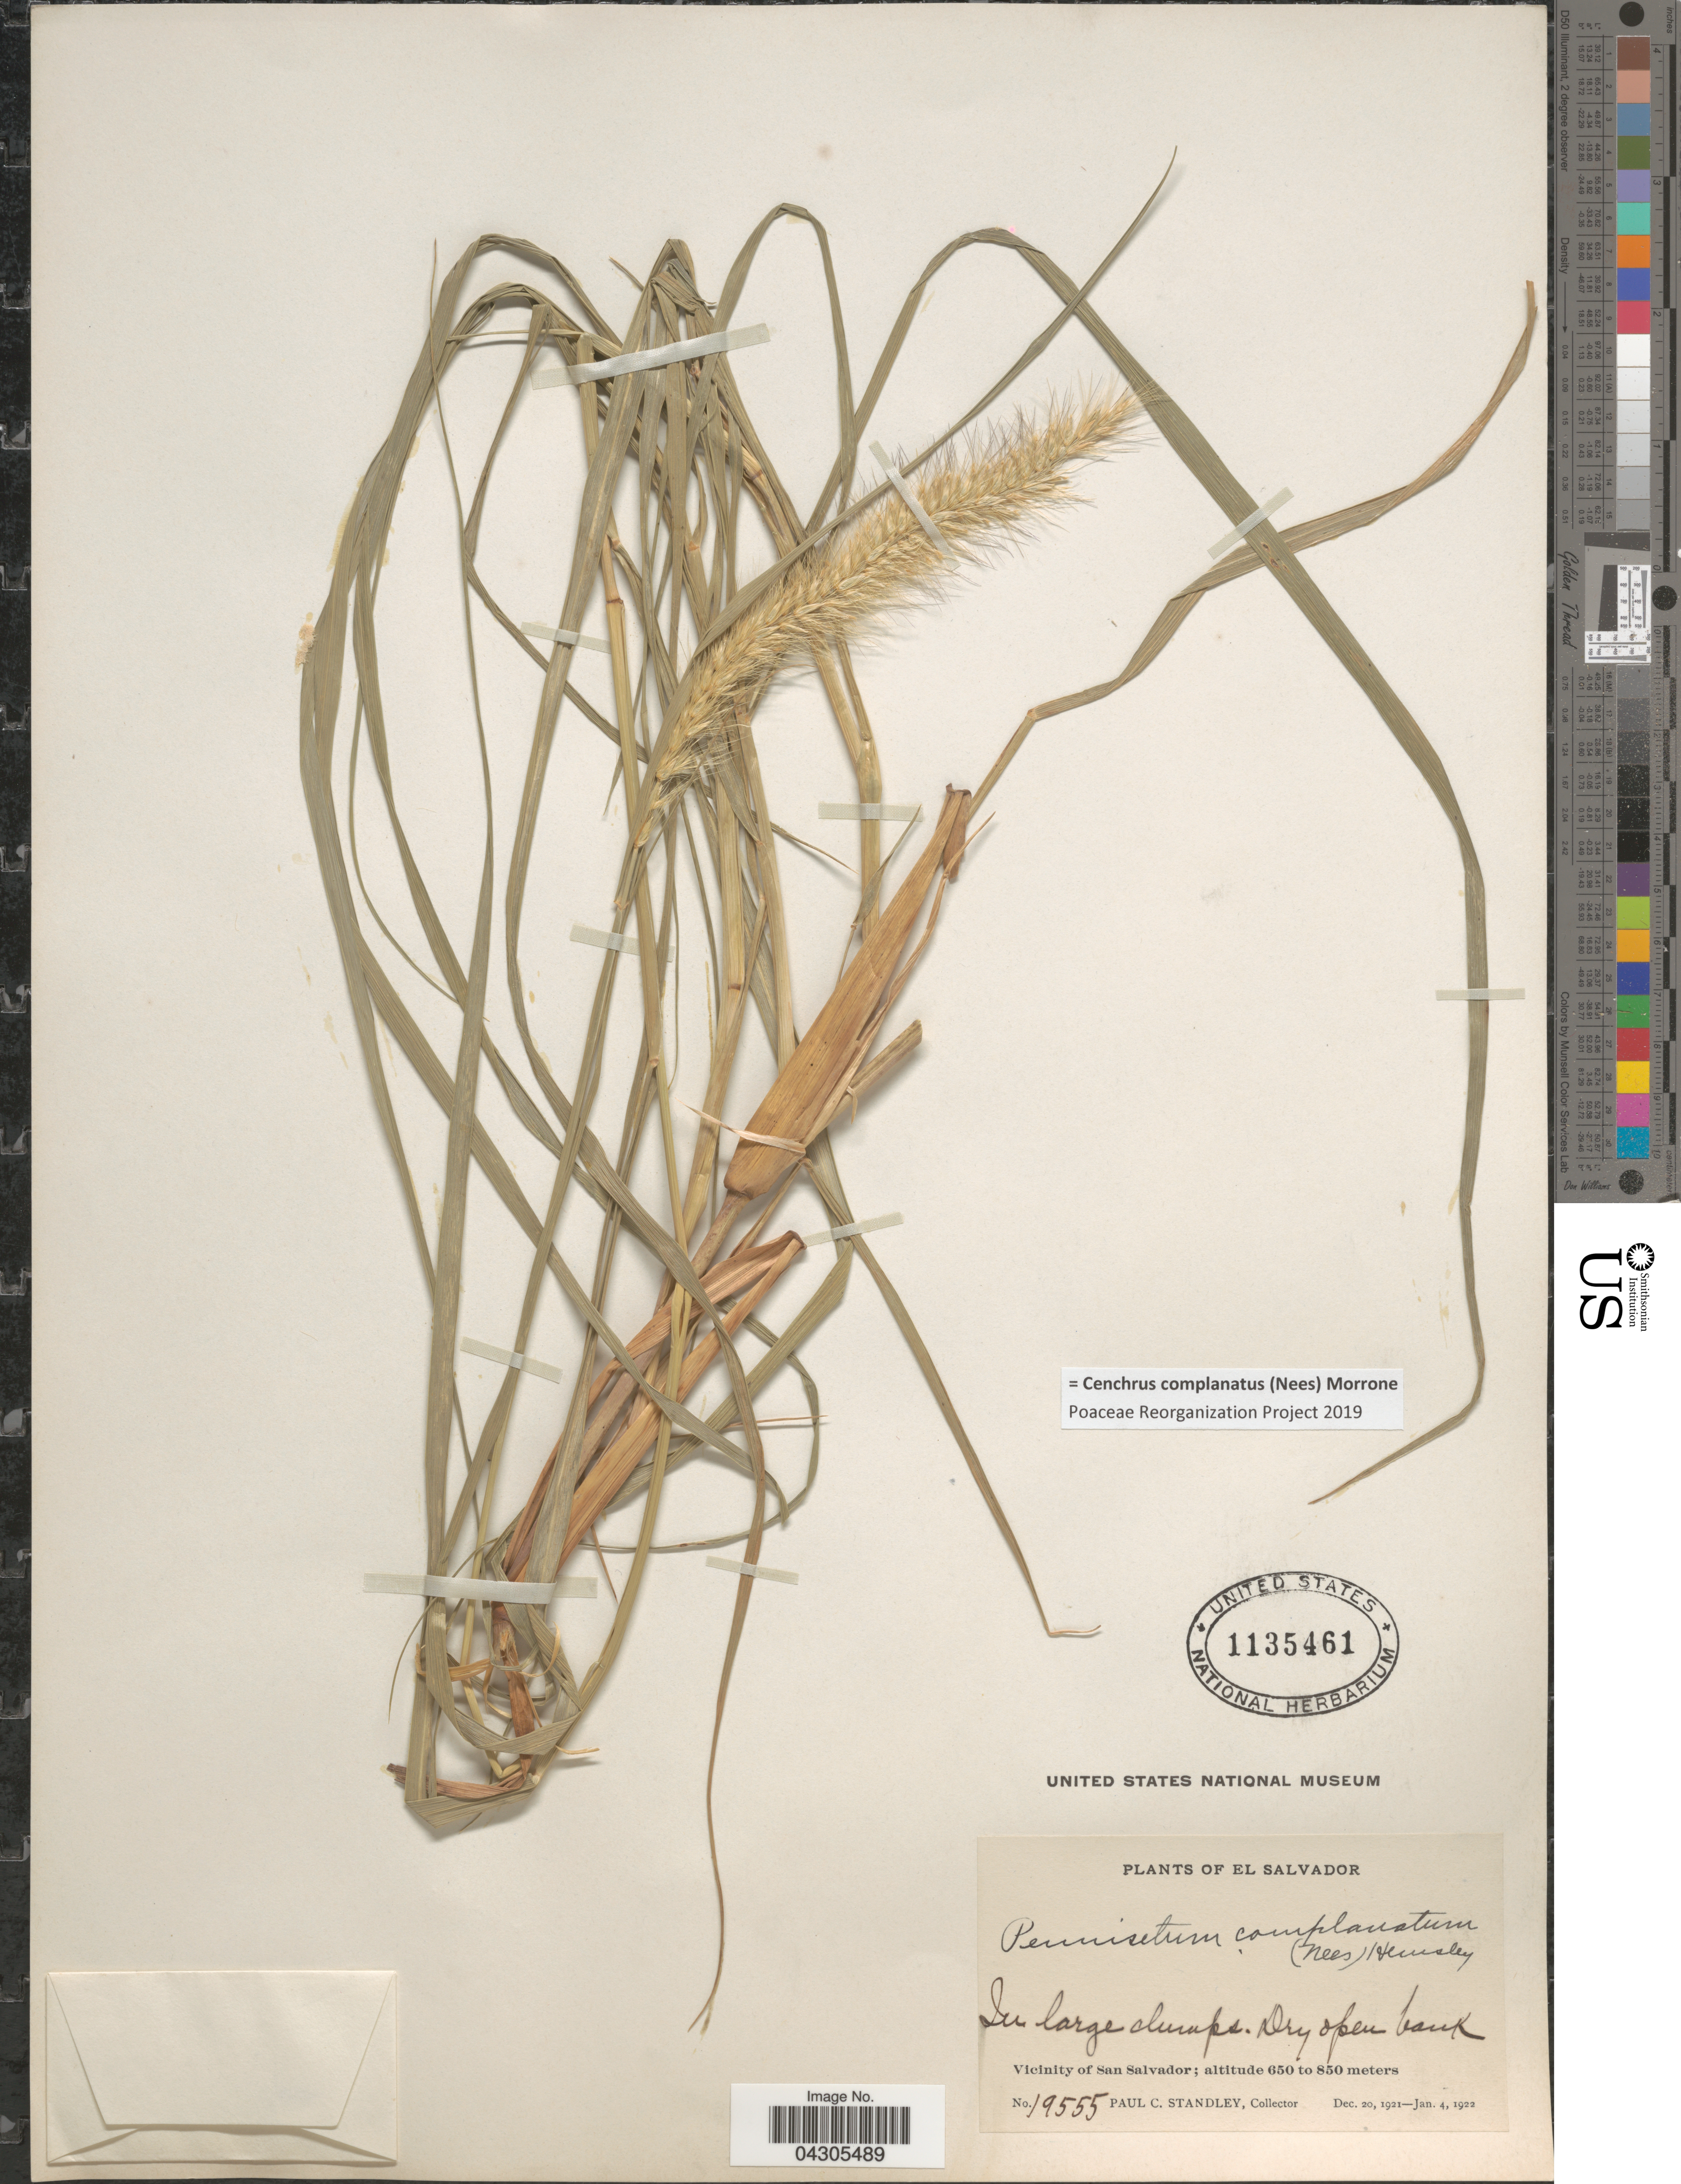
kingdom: Plantae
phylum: Tracheophyta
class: Liliopsida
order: Poales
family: Poaceae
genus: Cenchrus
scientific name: Cenchrus complanatus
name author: (Nees) Morrone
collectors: P. C. Standley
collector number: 19555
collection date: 1921-12-20/1922-01-04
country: El Salvador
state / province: San Salvador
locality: Dry open bank. Vicinity of San Salvador.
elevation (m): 650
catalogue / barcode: US 1135461